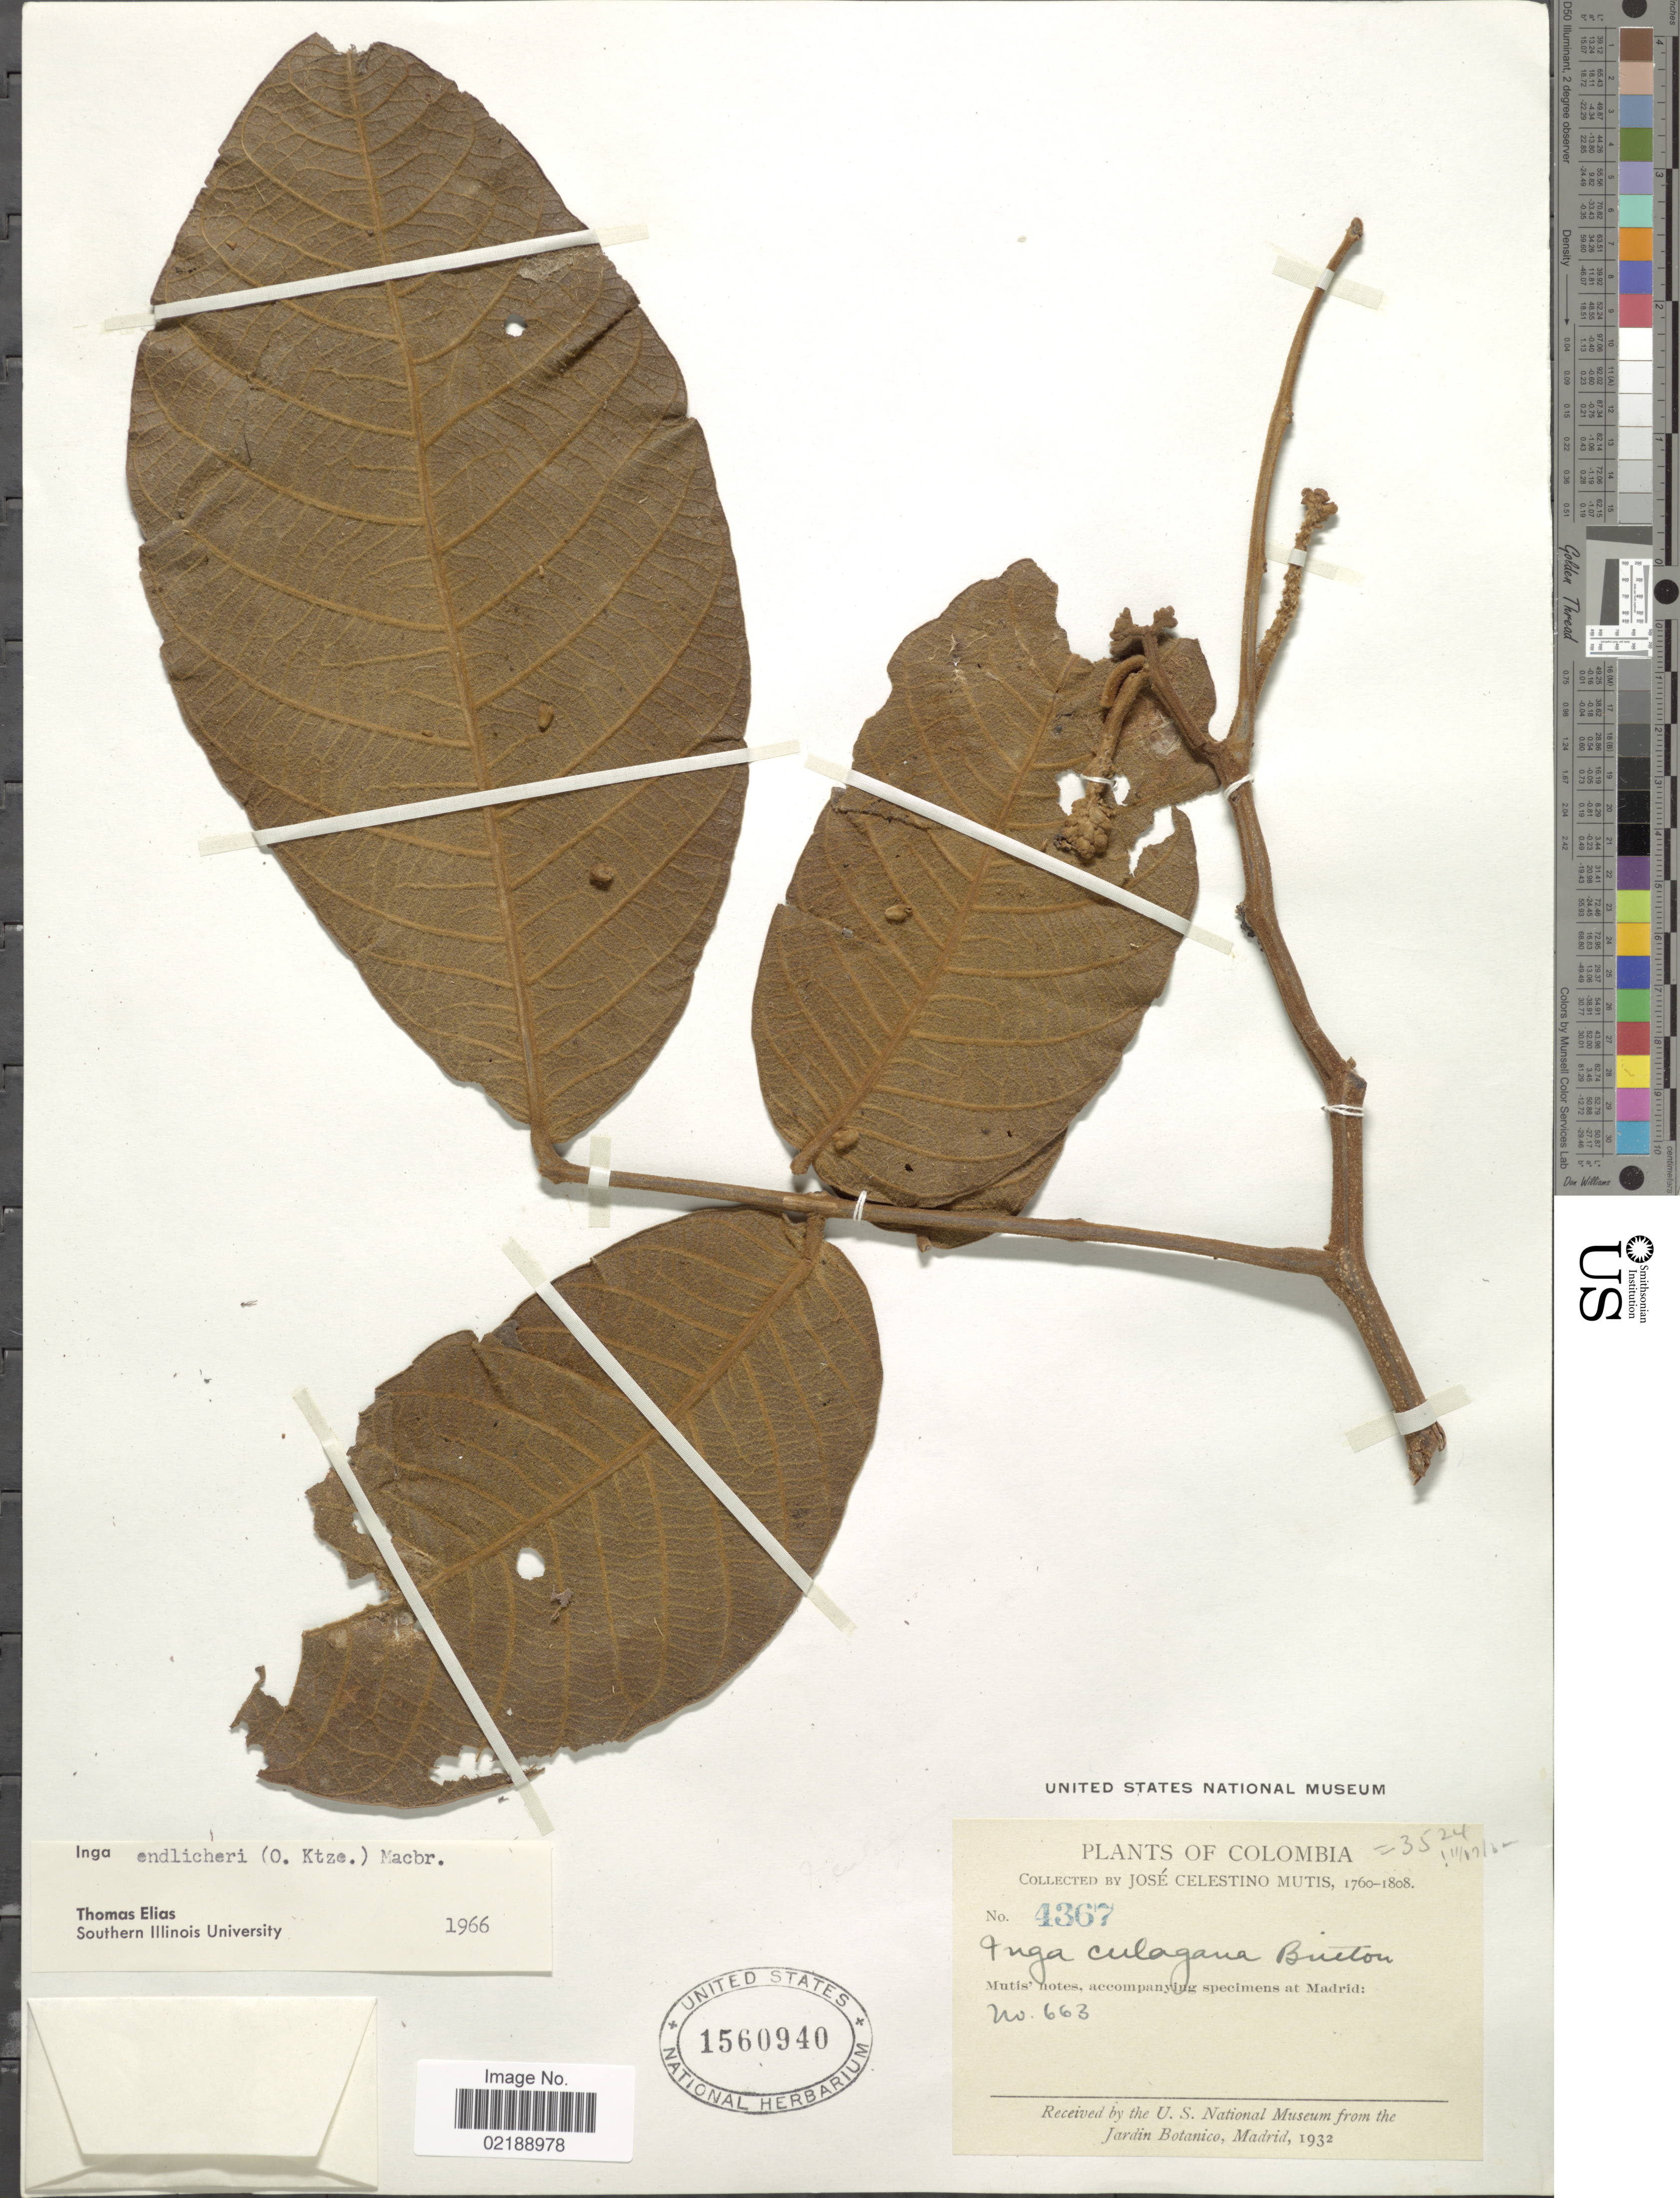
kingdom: Plantae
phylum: Tracheophyta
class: Magnoliopsida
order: Fabales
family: Fabaceae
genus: Inga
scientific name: Inga oerstediana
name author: Benth.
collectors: J. C. B. Mutis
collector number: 4367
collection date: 1760/1808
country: Colombia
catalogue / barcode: US 1560940